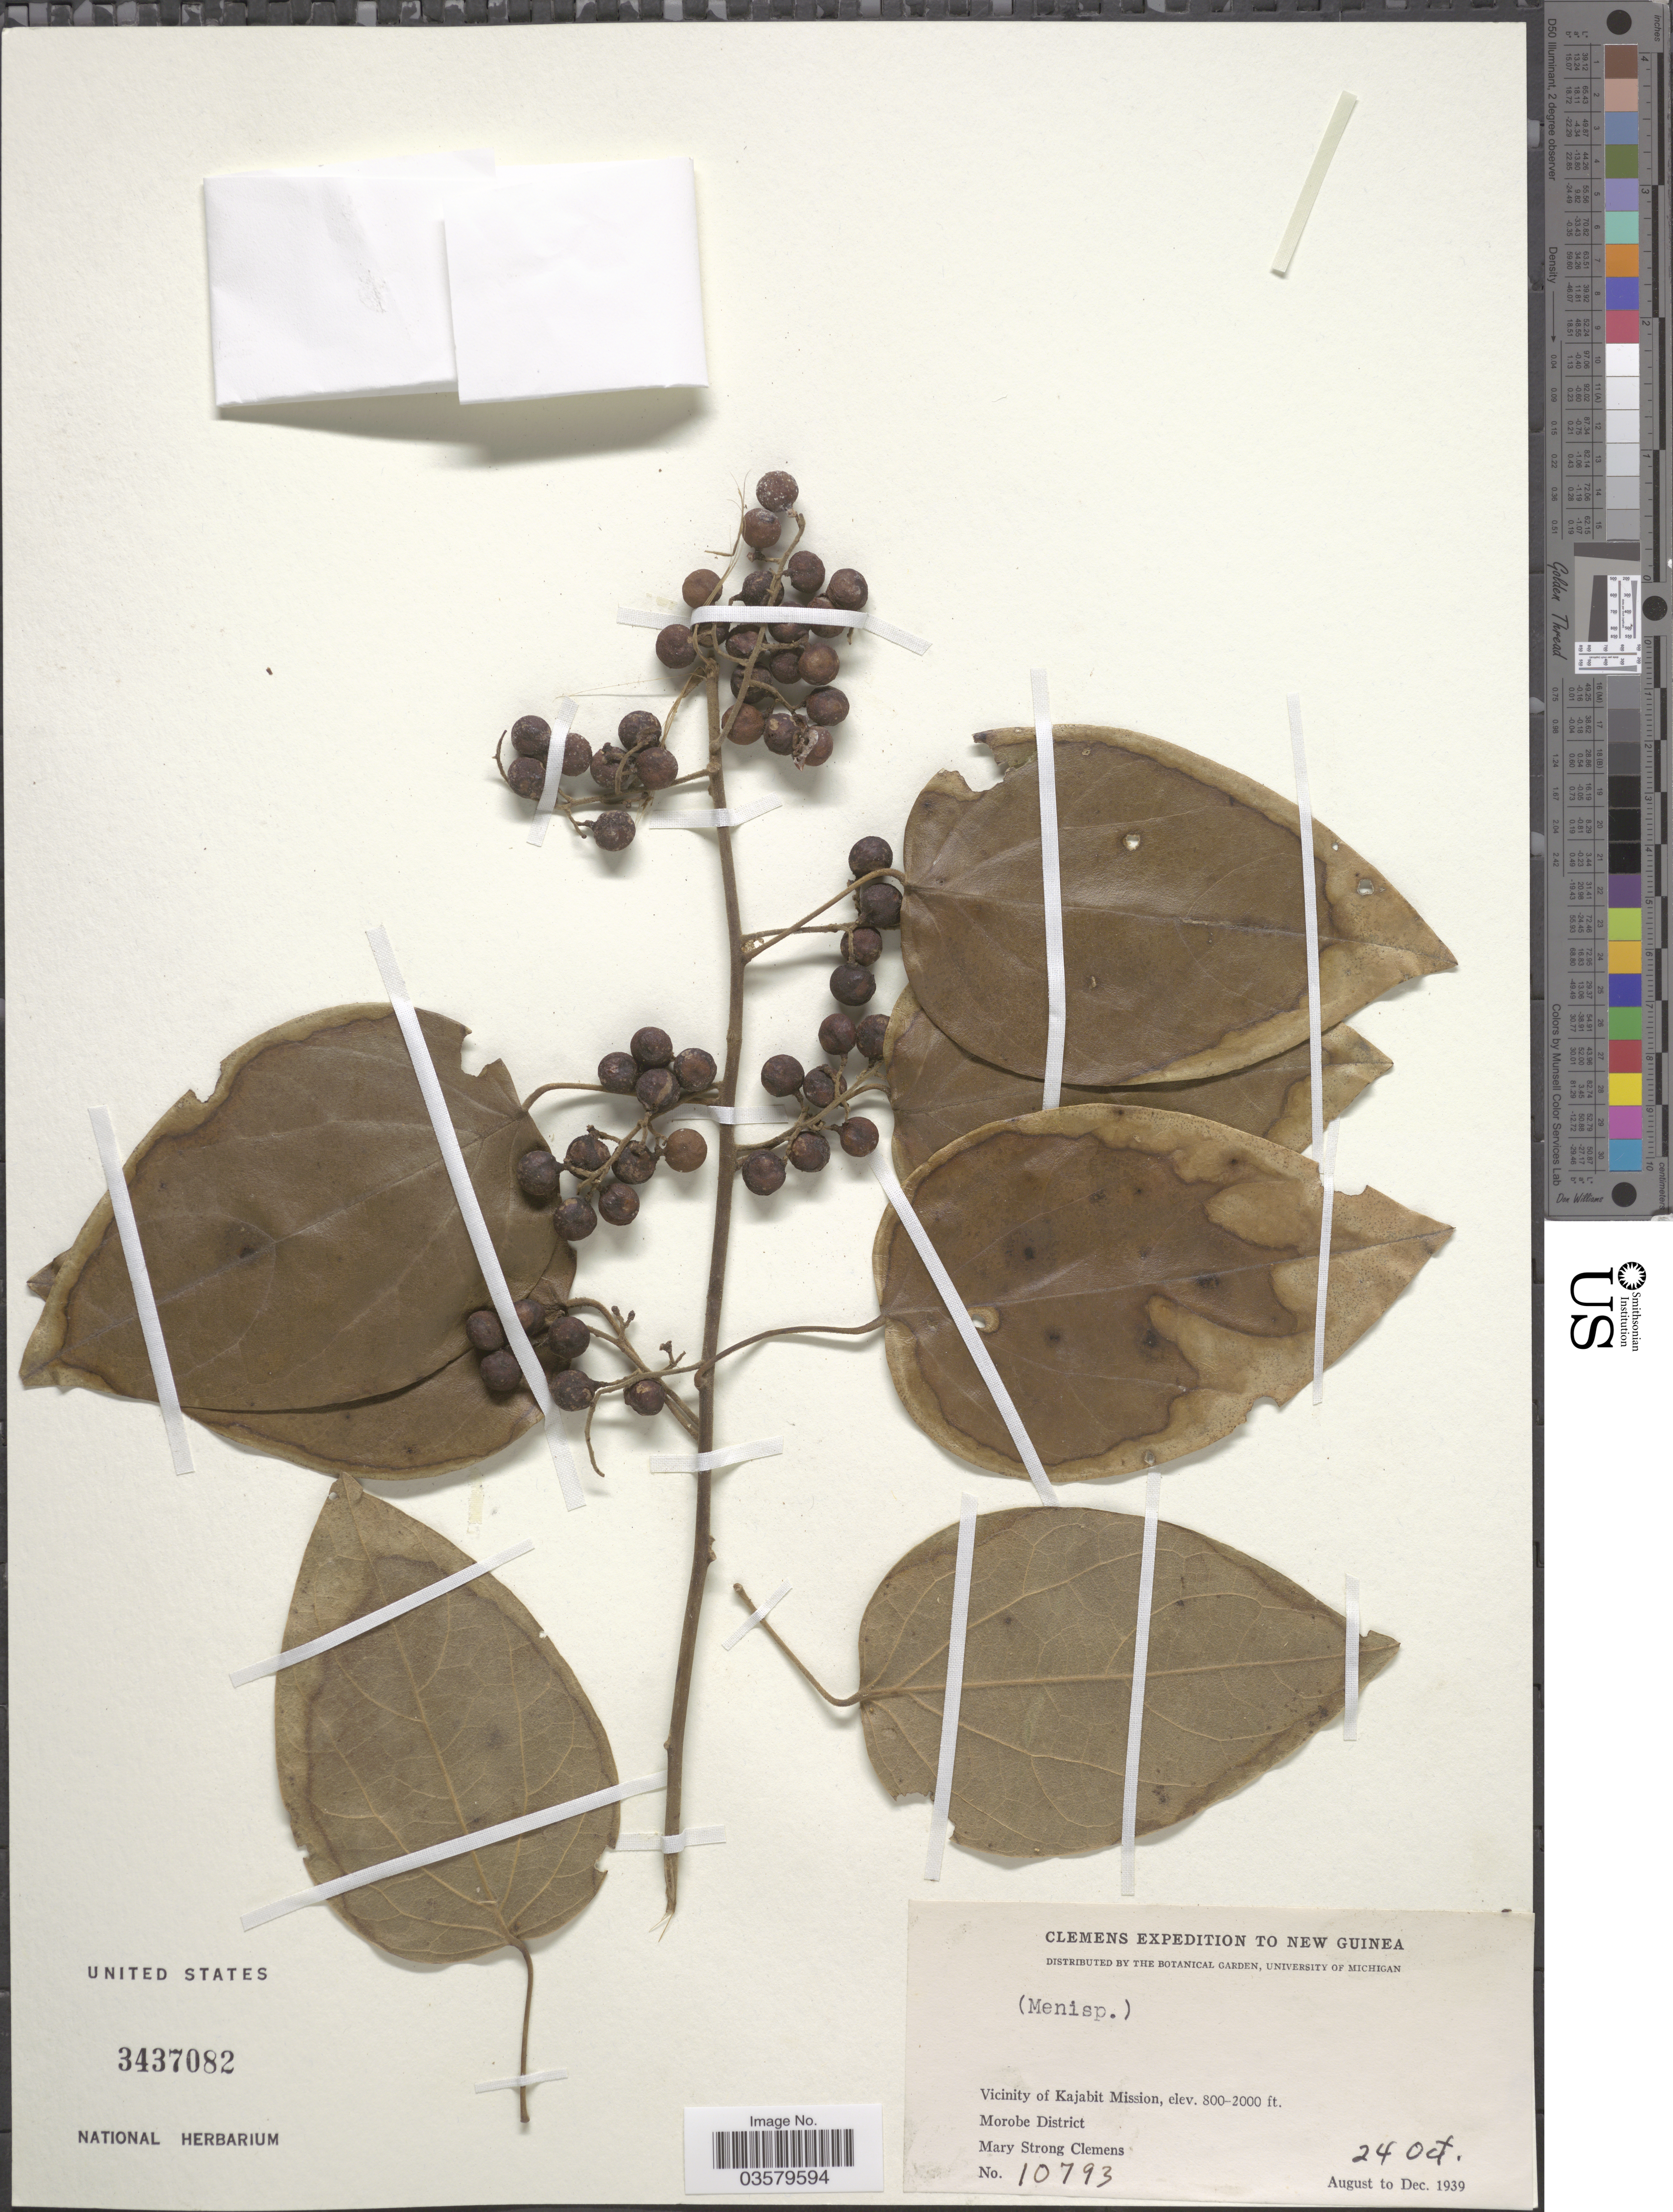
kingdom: Plantae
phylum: Tracheophyta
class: Magnoliopsida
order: Ranunculales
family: Menispermaceae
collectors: M. S. Clemens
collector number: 10793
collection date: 1939-10-24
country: Papua New Guinea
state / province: Morobe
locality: New Guinea. Vicinity of Kajabit Mission. Morobe District.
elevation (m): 244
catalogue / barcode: US 3437082